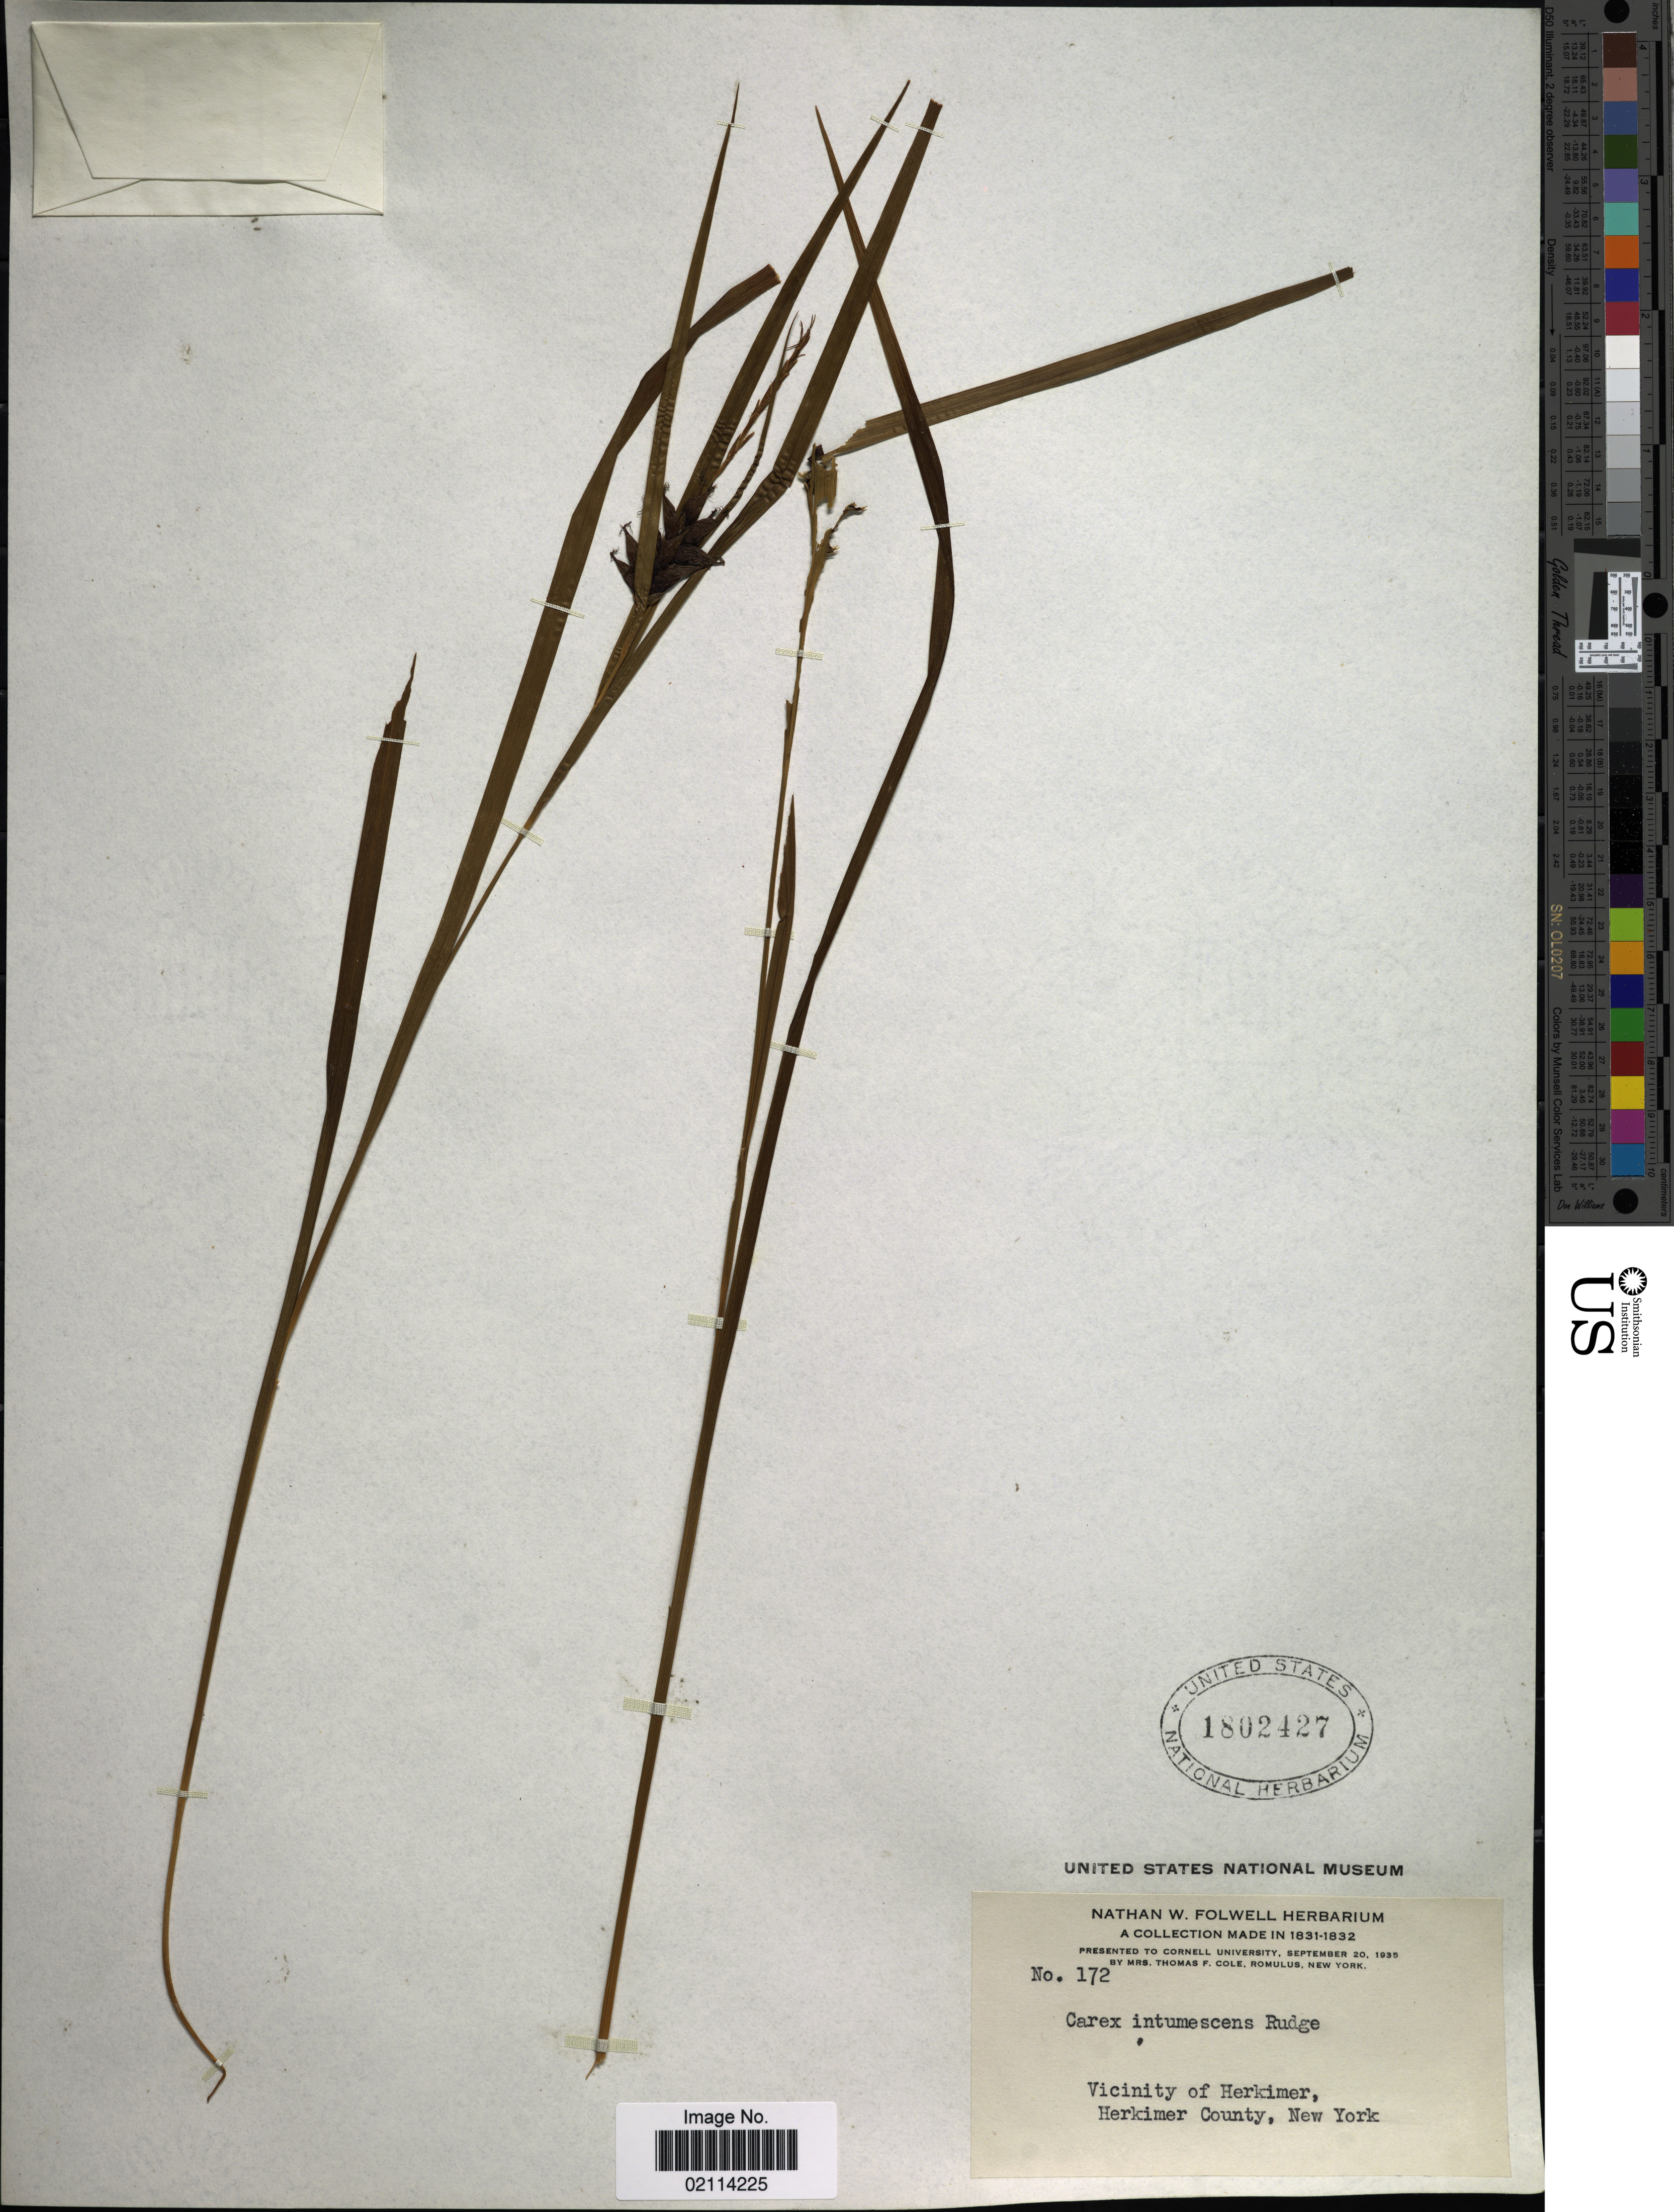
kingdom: Plantae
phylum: Tracheophyta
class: Liliopsida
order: Poales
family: Cyperaceae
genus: Carex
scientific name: Carex intumescens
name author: Rudge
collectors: ex herb. Nathan W. Folwell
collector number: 172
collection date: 1831/1832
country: United States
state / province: New York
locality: Vicinity of Herkimer, Herkimer County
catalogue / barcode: US 1802427